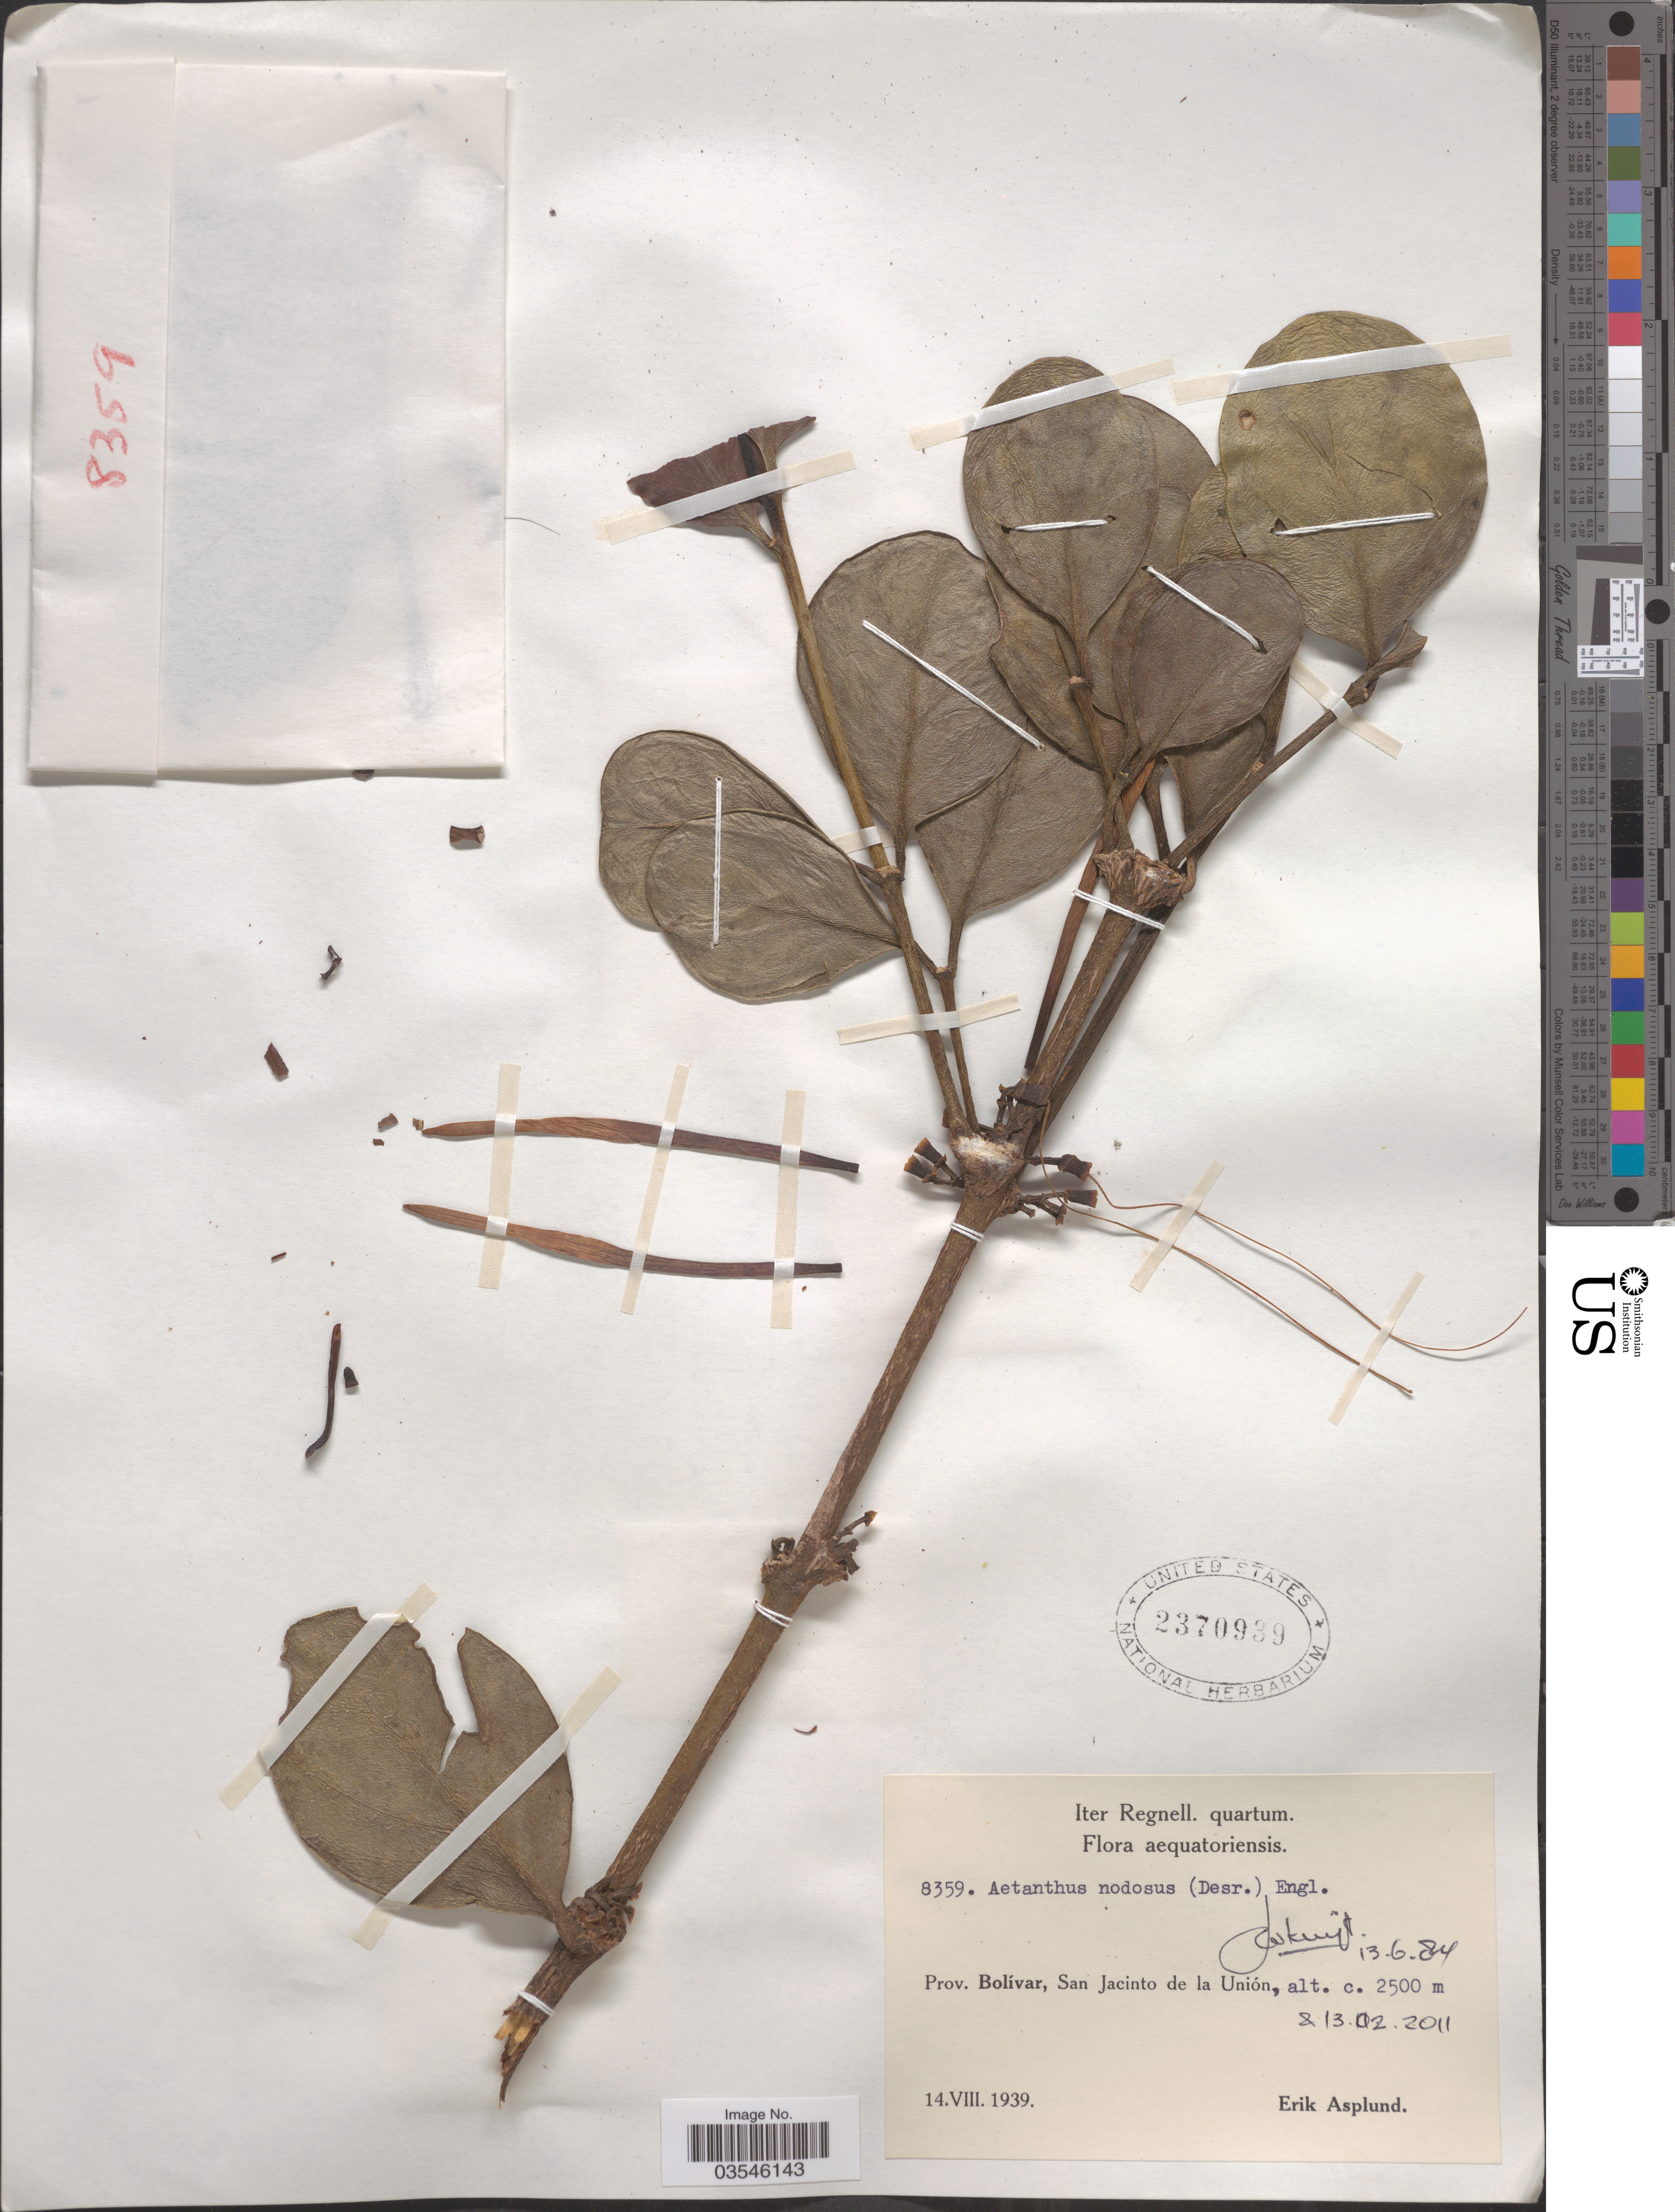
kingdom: Plantae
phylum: Tracheophyta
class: Magnoliopsida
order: Santalales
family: Loranthaceae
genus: Aetanthus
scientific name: Aetanthus nodosus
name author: (Desr.) Engl.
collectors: E. Asplund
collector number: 8359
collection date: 1939-08-14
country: Ecuador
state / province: Bolívar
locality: Aequatoriensis. San Jacinto de la Unión.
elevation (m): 2500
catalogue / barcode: US 2370939